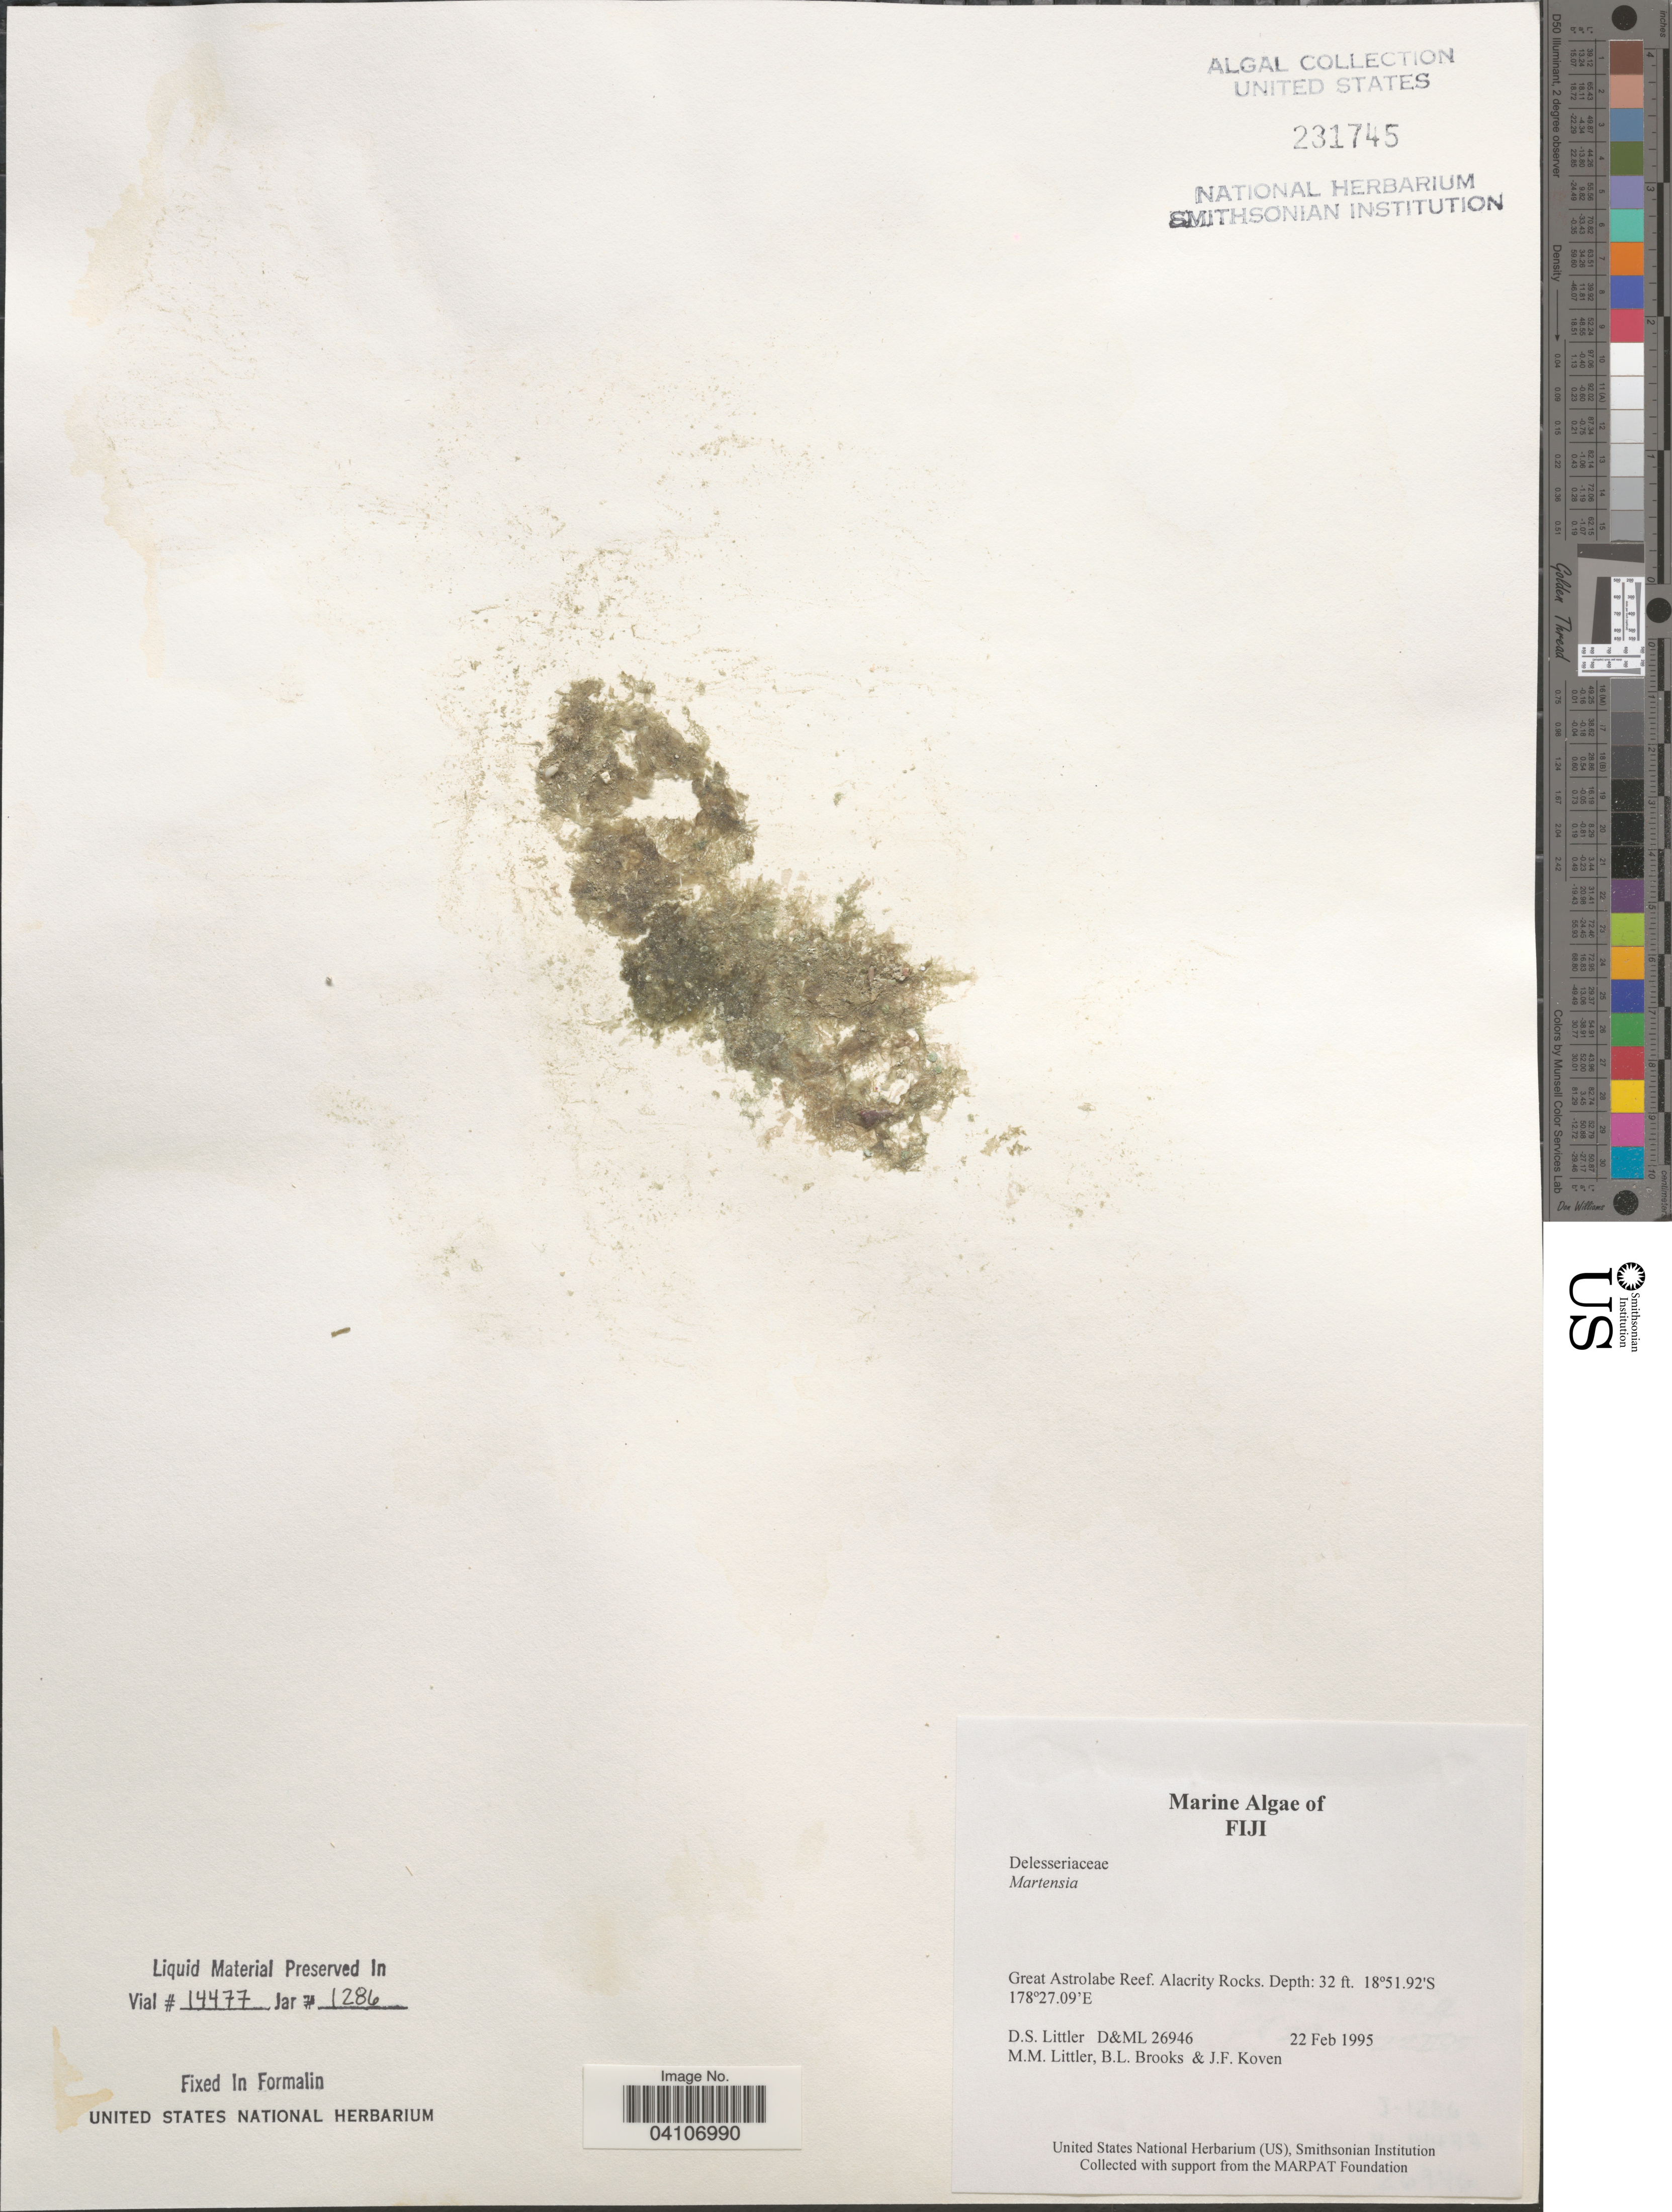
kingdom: Plantae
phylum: Rhodophyta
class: Florideophyceae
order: Ceramiales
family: Delesseriaceae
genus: Martensia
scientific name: Martensia sp.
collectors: D. S. Littler, B. Brooks & J. Koven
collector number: D&ML26946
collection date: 1995-02-22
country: Fiji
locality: Great Astrolabe Reef. Alacrity Rocks.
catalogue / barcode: US 231745